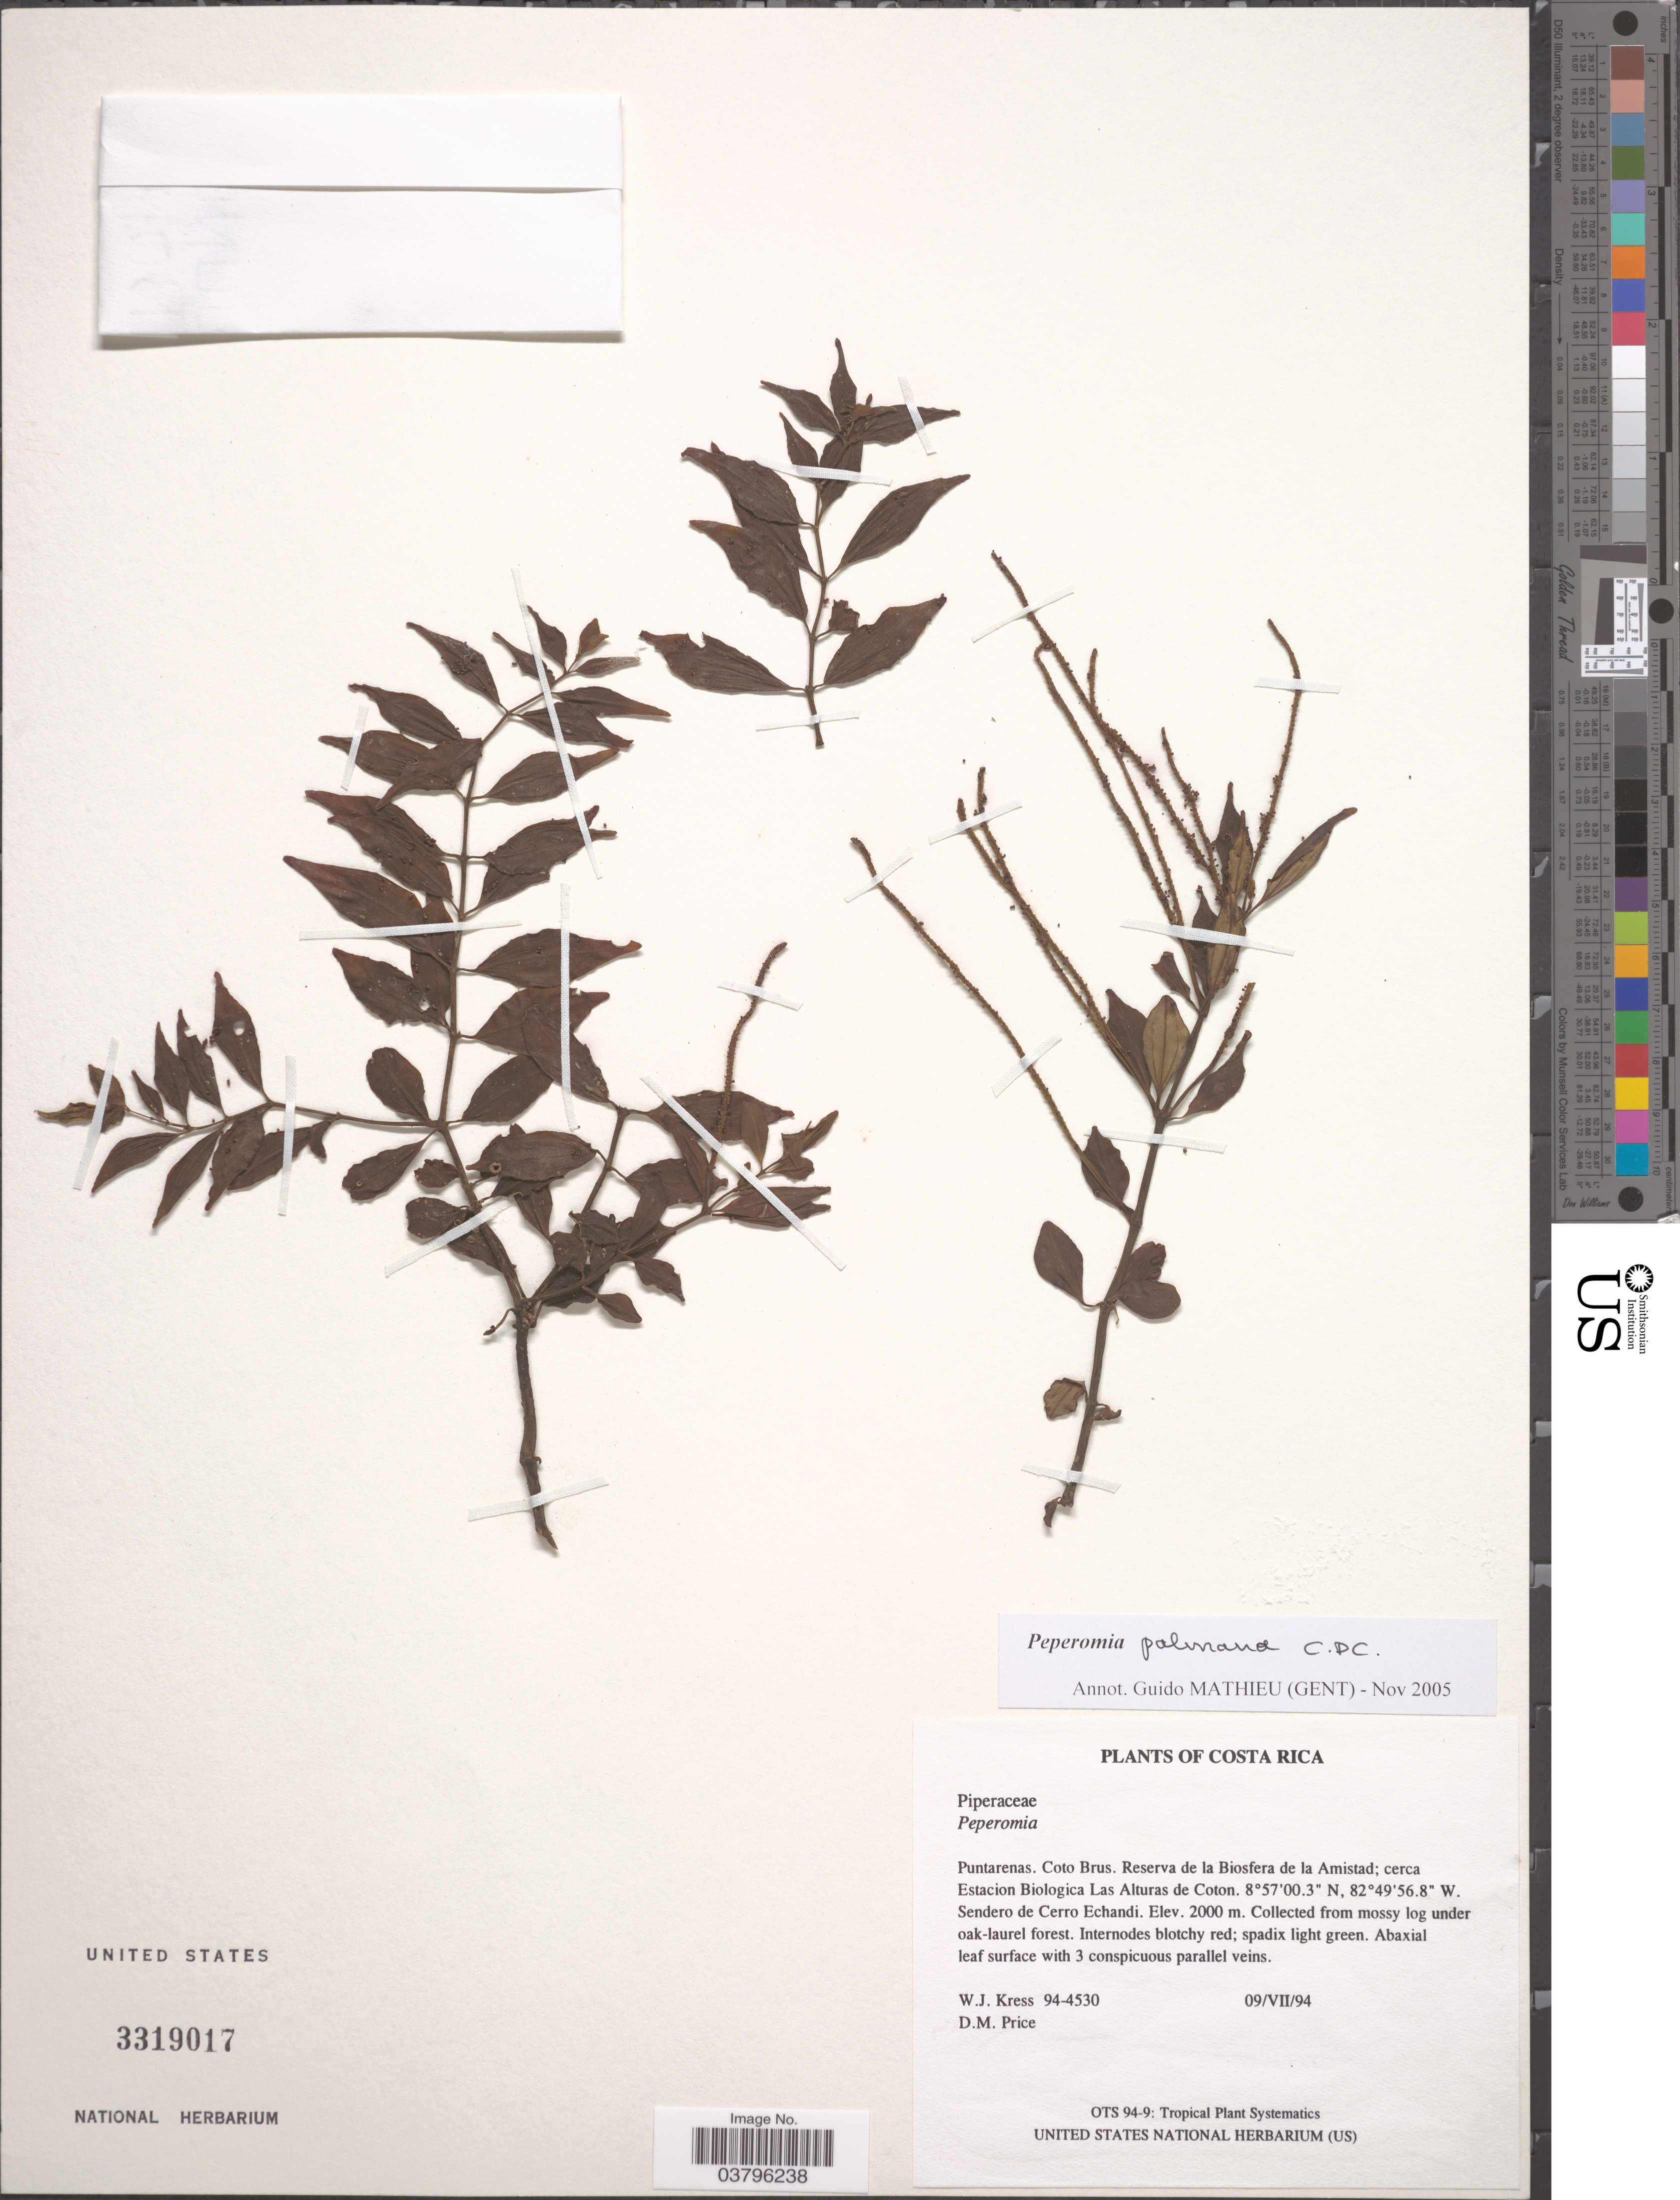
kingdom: Plantae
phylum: Tracheophyta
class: Magnoliopsida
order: Piperales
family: Piperaceae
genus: Peperomia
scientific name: Peperomia palmana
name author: C. DC.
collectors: W. J. Kress & D. M. Price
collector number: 94-4530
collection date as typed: Transcribed d/m/y: 9/7/94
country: Costa Rica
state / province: Puntarenas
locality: Coto Brus. Reserva de la Biosfera de la Amistad; cerca Estacion Biologica Las Alturas de Coton. Sendero de Cerro Echandi.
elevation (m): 2000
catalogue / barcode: US 3319017